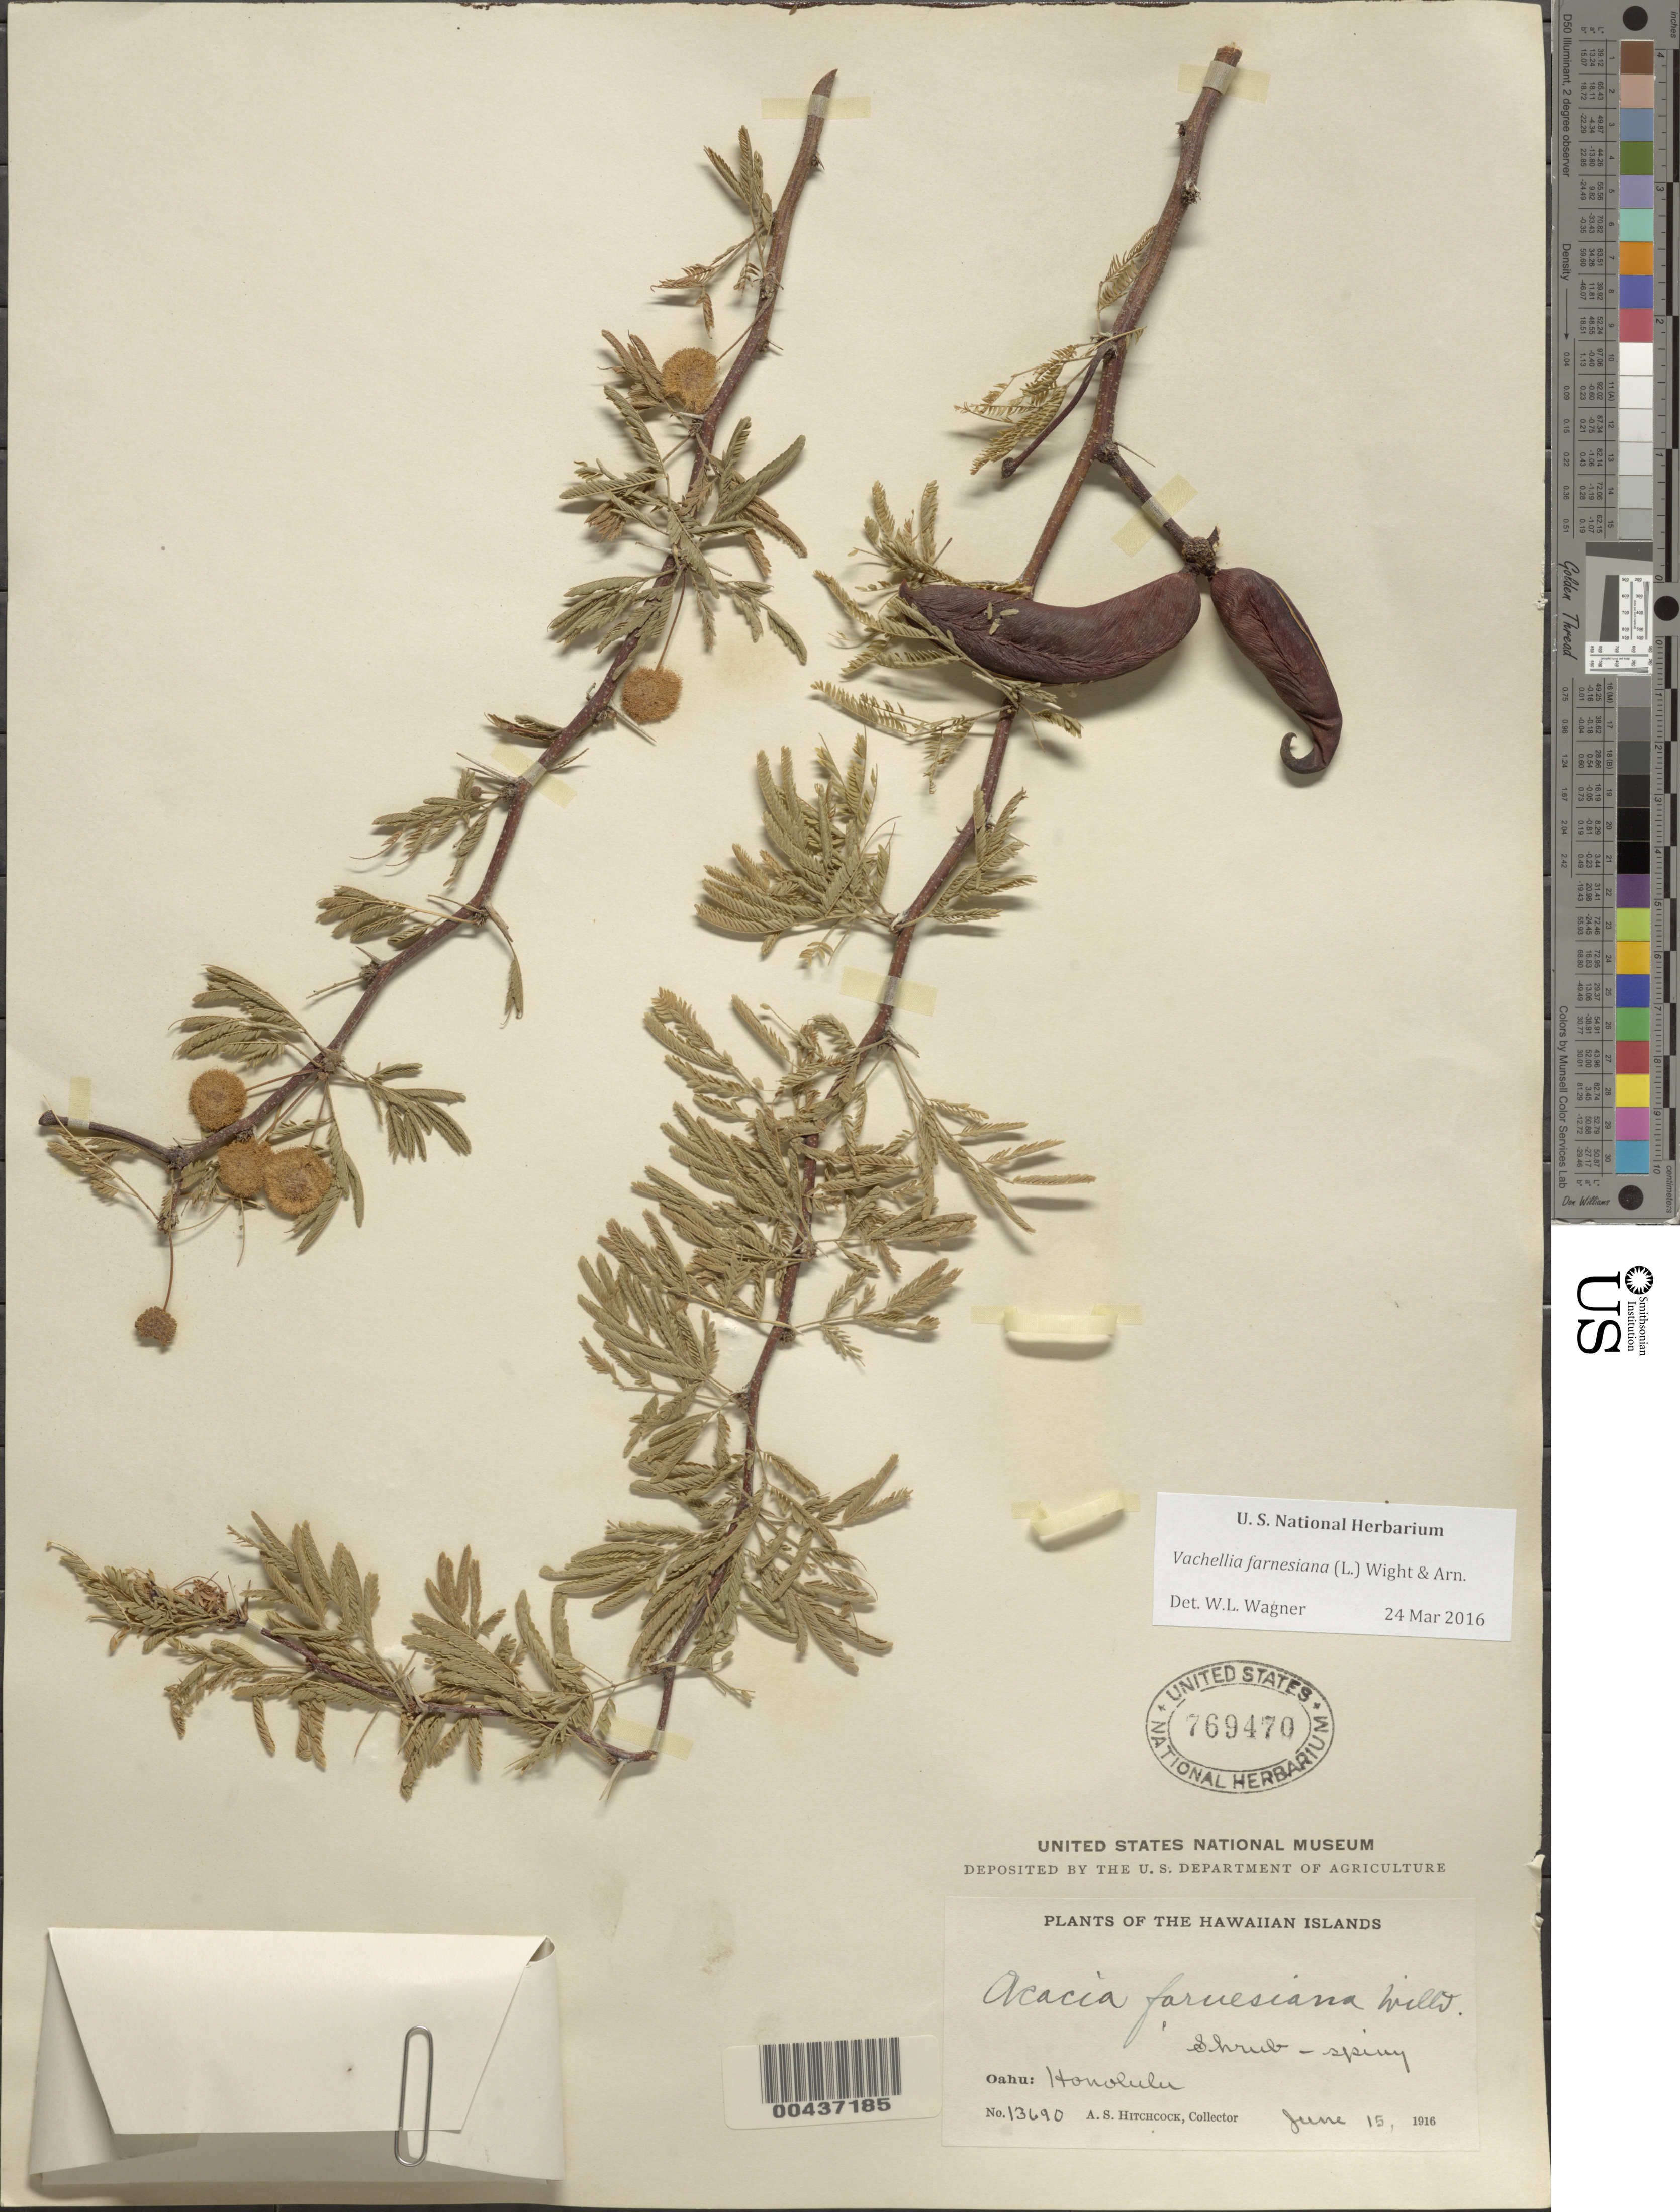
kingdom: Plantae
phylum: Tracheophyta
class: Magnoliopsida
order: Fabales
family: Fabaceae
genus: Vachellia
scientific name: Vachellia farnesiana var. farnesiana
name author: (L.) Wight & Arn.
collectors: A. S. Hitchcock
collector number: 13690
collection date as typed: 15 Jun 1916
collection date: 1916-06-15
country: United States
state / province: Hawaii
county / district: Honolulu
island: Oahu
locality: Honolulu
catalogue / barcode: US 769470